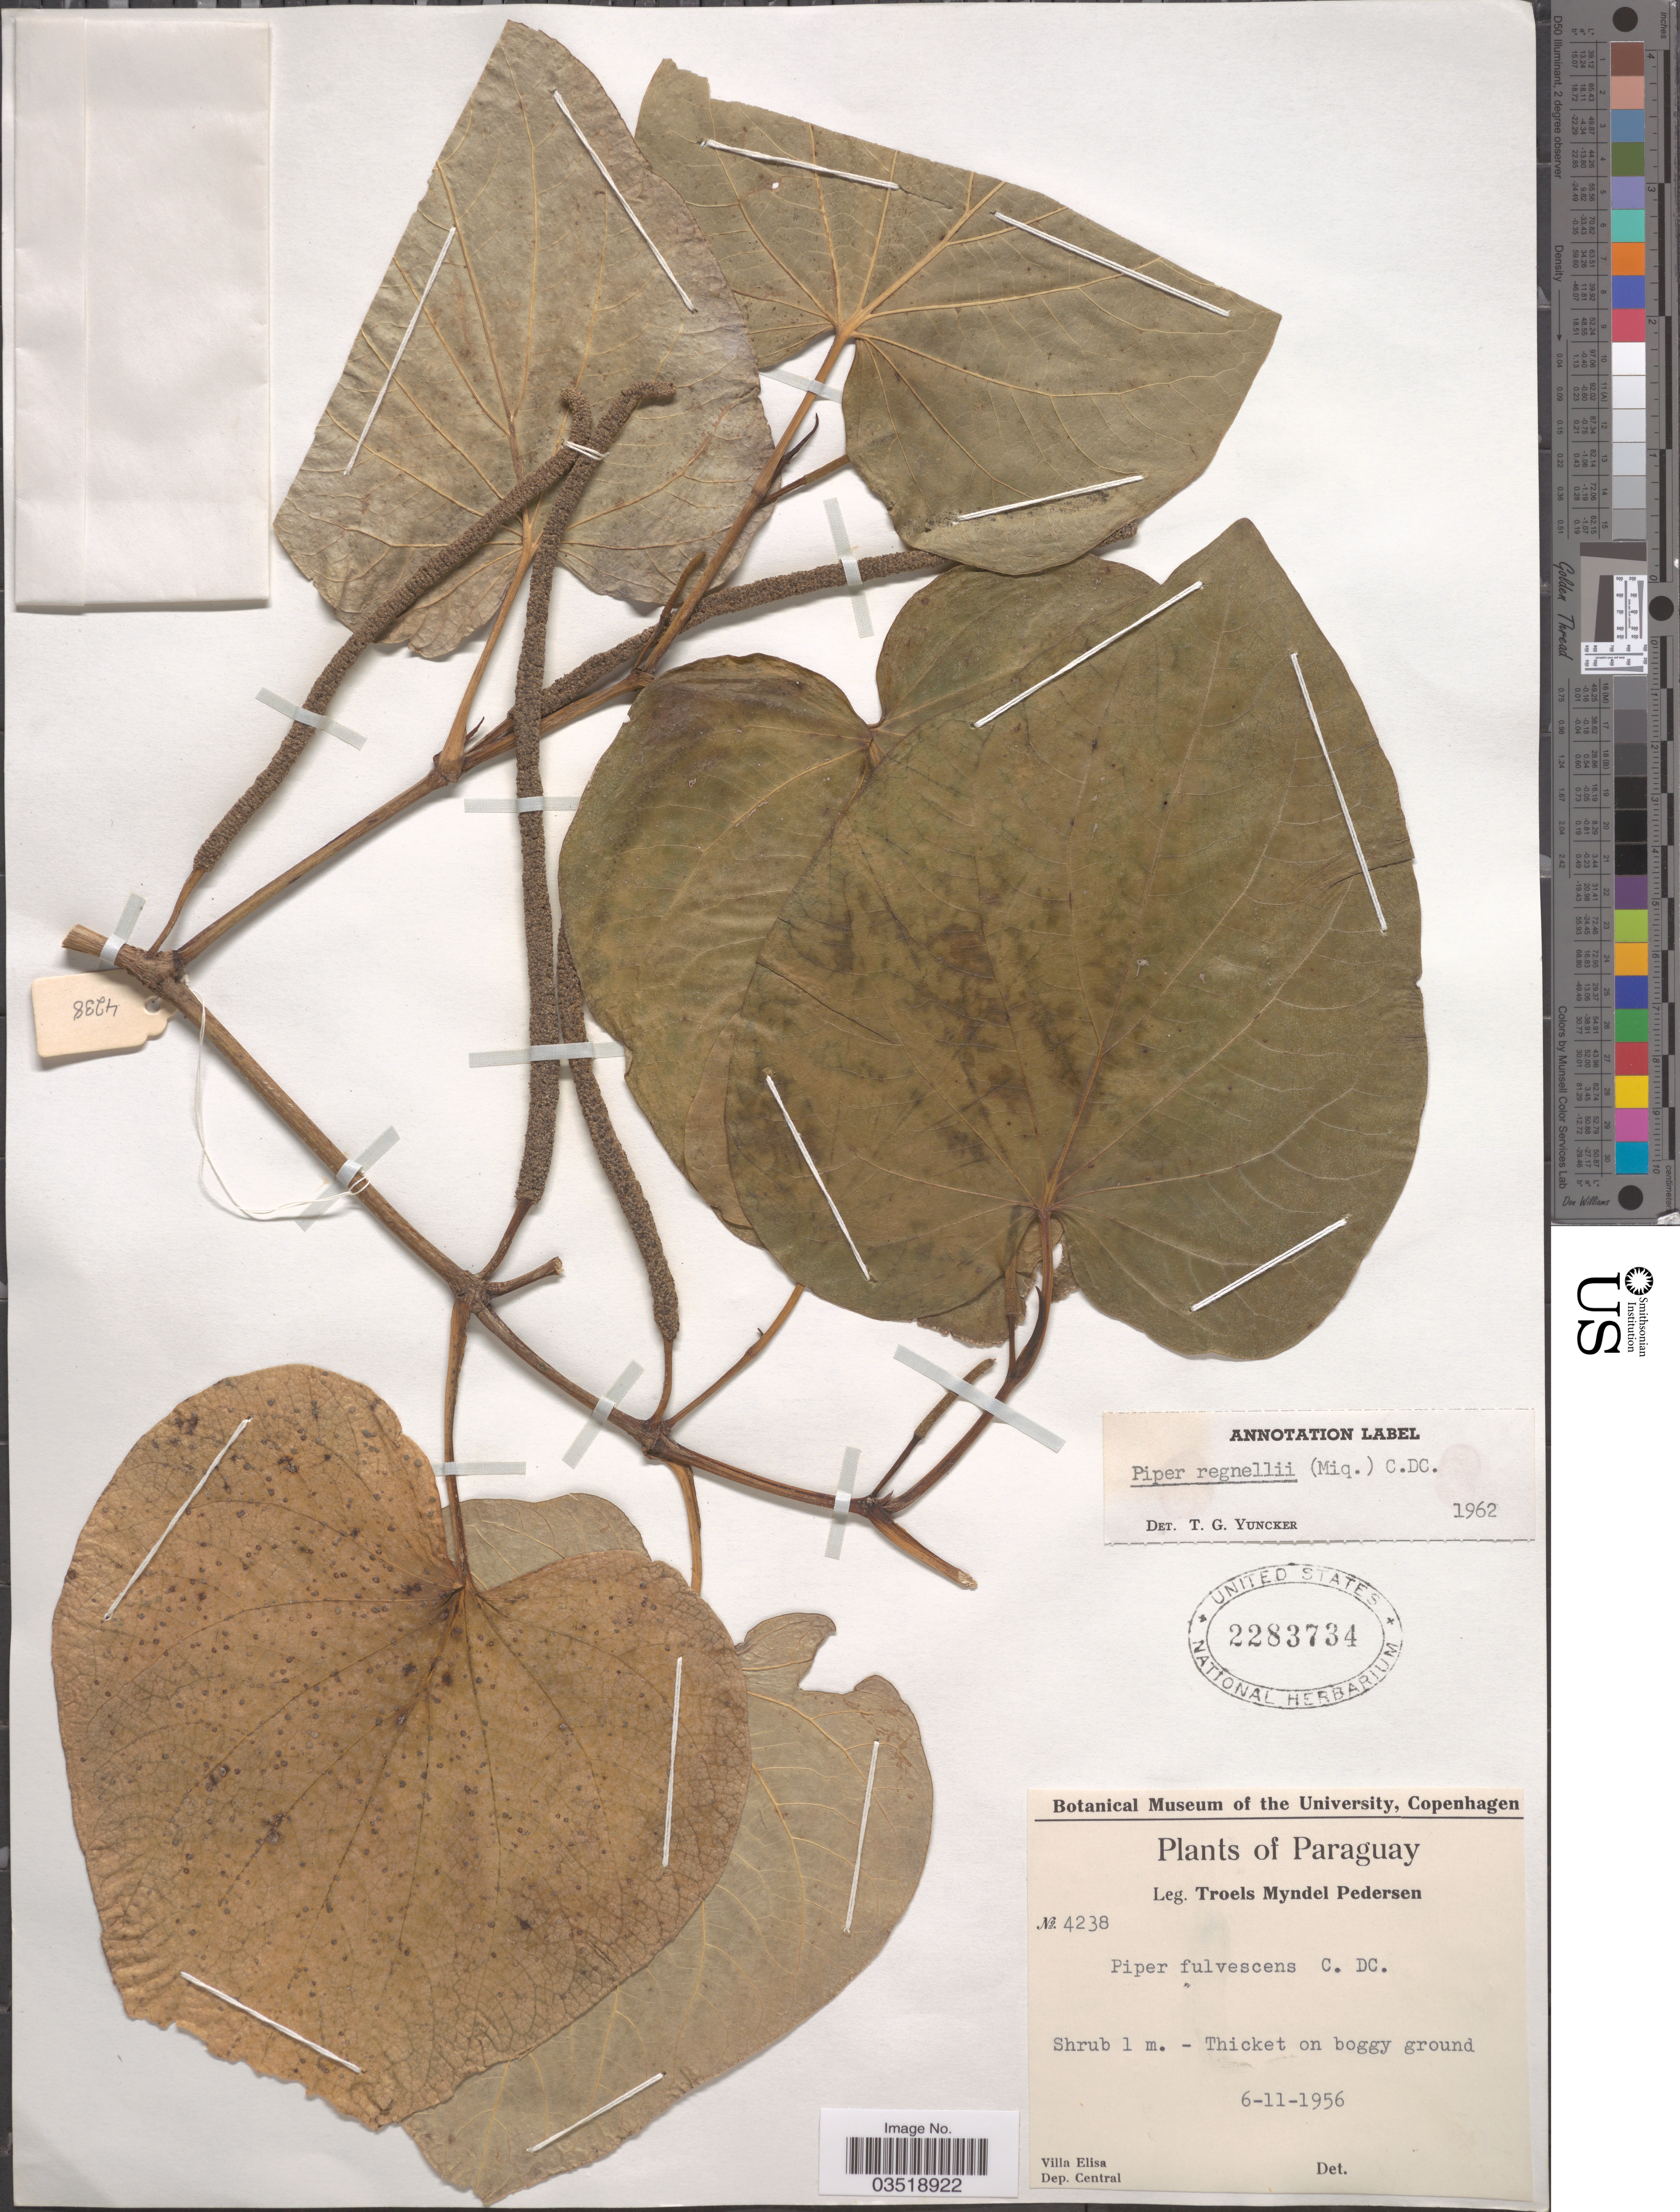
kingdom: Plantae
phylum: Tracheophyta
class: Magnoliopsida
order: Piperales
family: Piperaceae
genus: Piper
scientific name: Piper regnellii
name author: (Miq.) C. DC.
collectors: T. Pederson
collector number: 4238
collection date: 1956-11-06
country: Paraguay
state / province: Central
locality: Villa Elias. Dep. Central.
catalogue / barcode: US 2283734